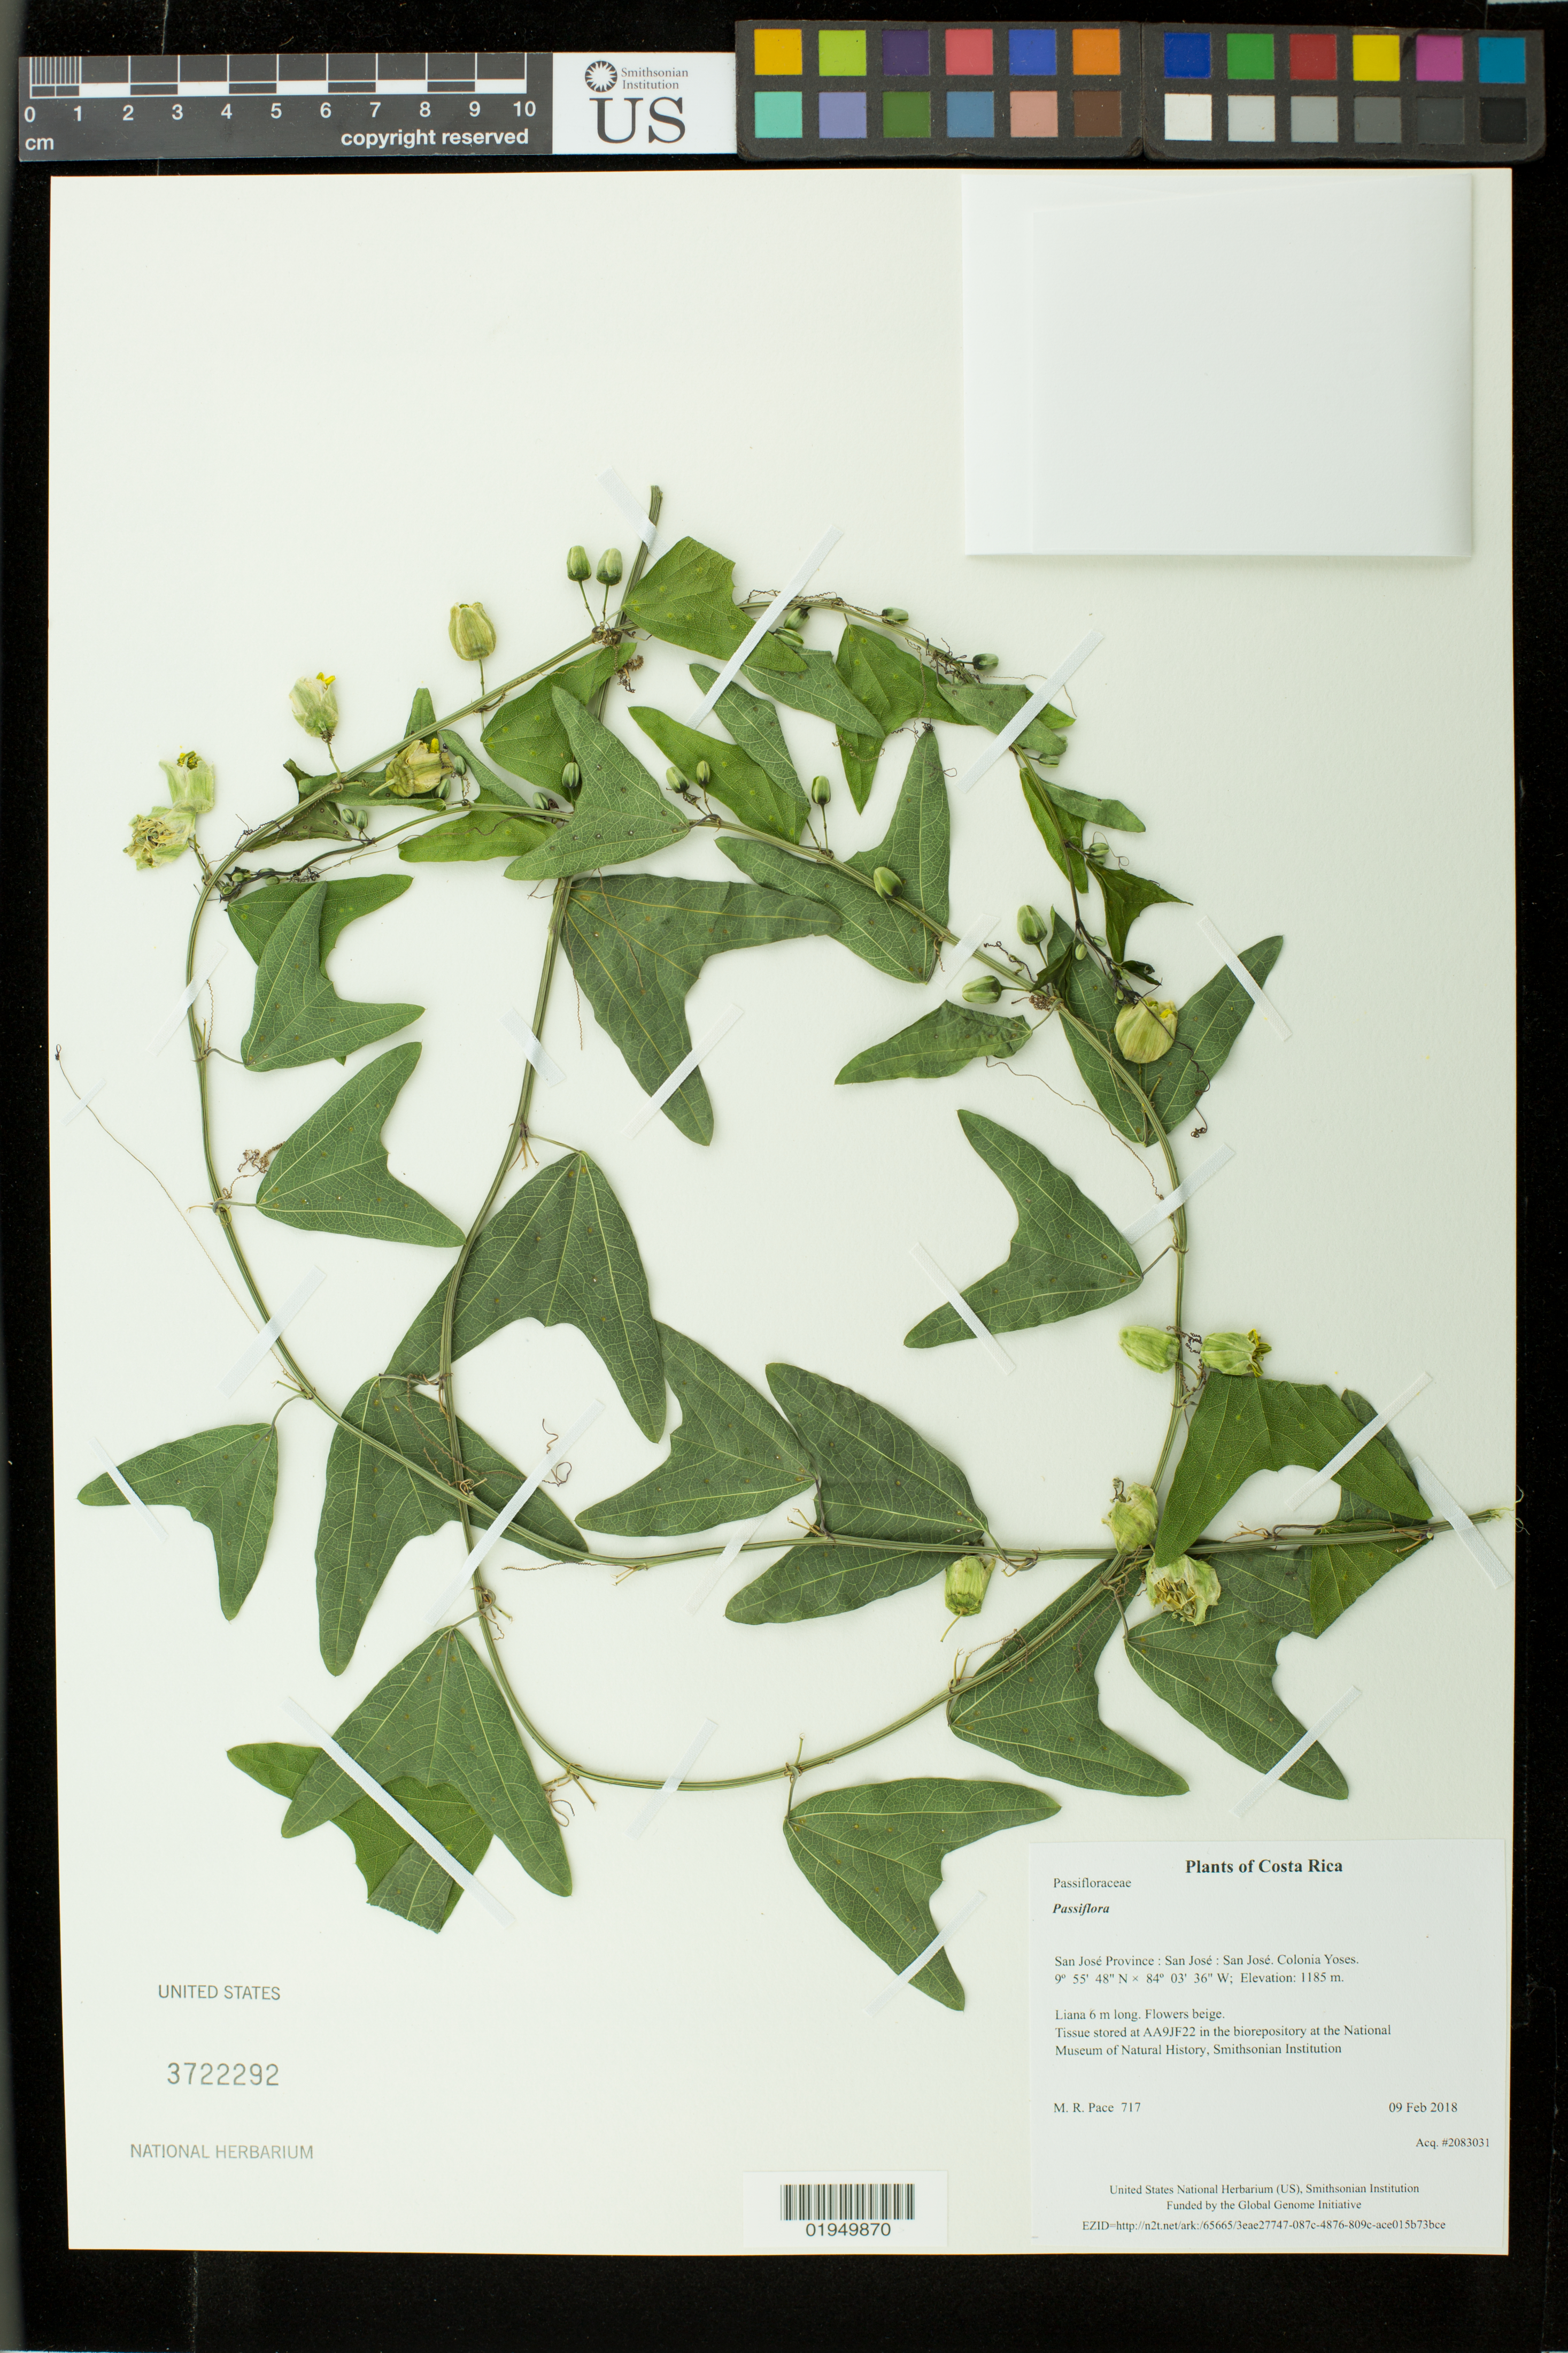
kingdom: Plantae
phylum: Tracheophyta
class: Magnoliopsida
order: Malpighiales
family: Passifloraceae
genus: Passiflora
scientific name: Passiflora sp.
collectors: M. R. Pace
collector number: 717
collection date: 2018-02-09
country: Costa Rica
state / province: San Jose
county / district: San Jose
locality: Colonia Yoses.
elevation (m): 1185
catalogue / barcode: US 3722292